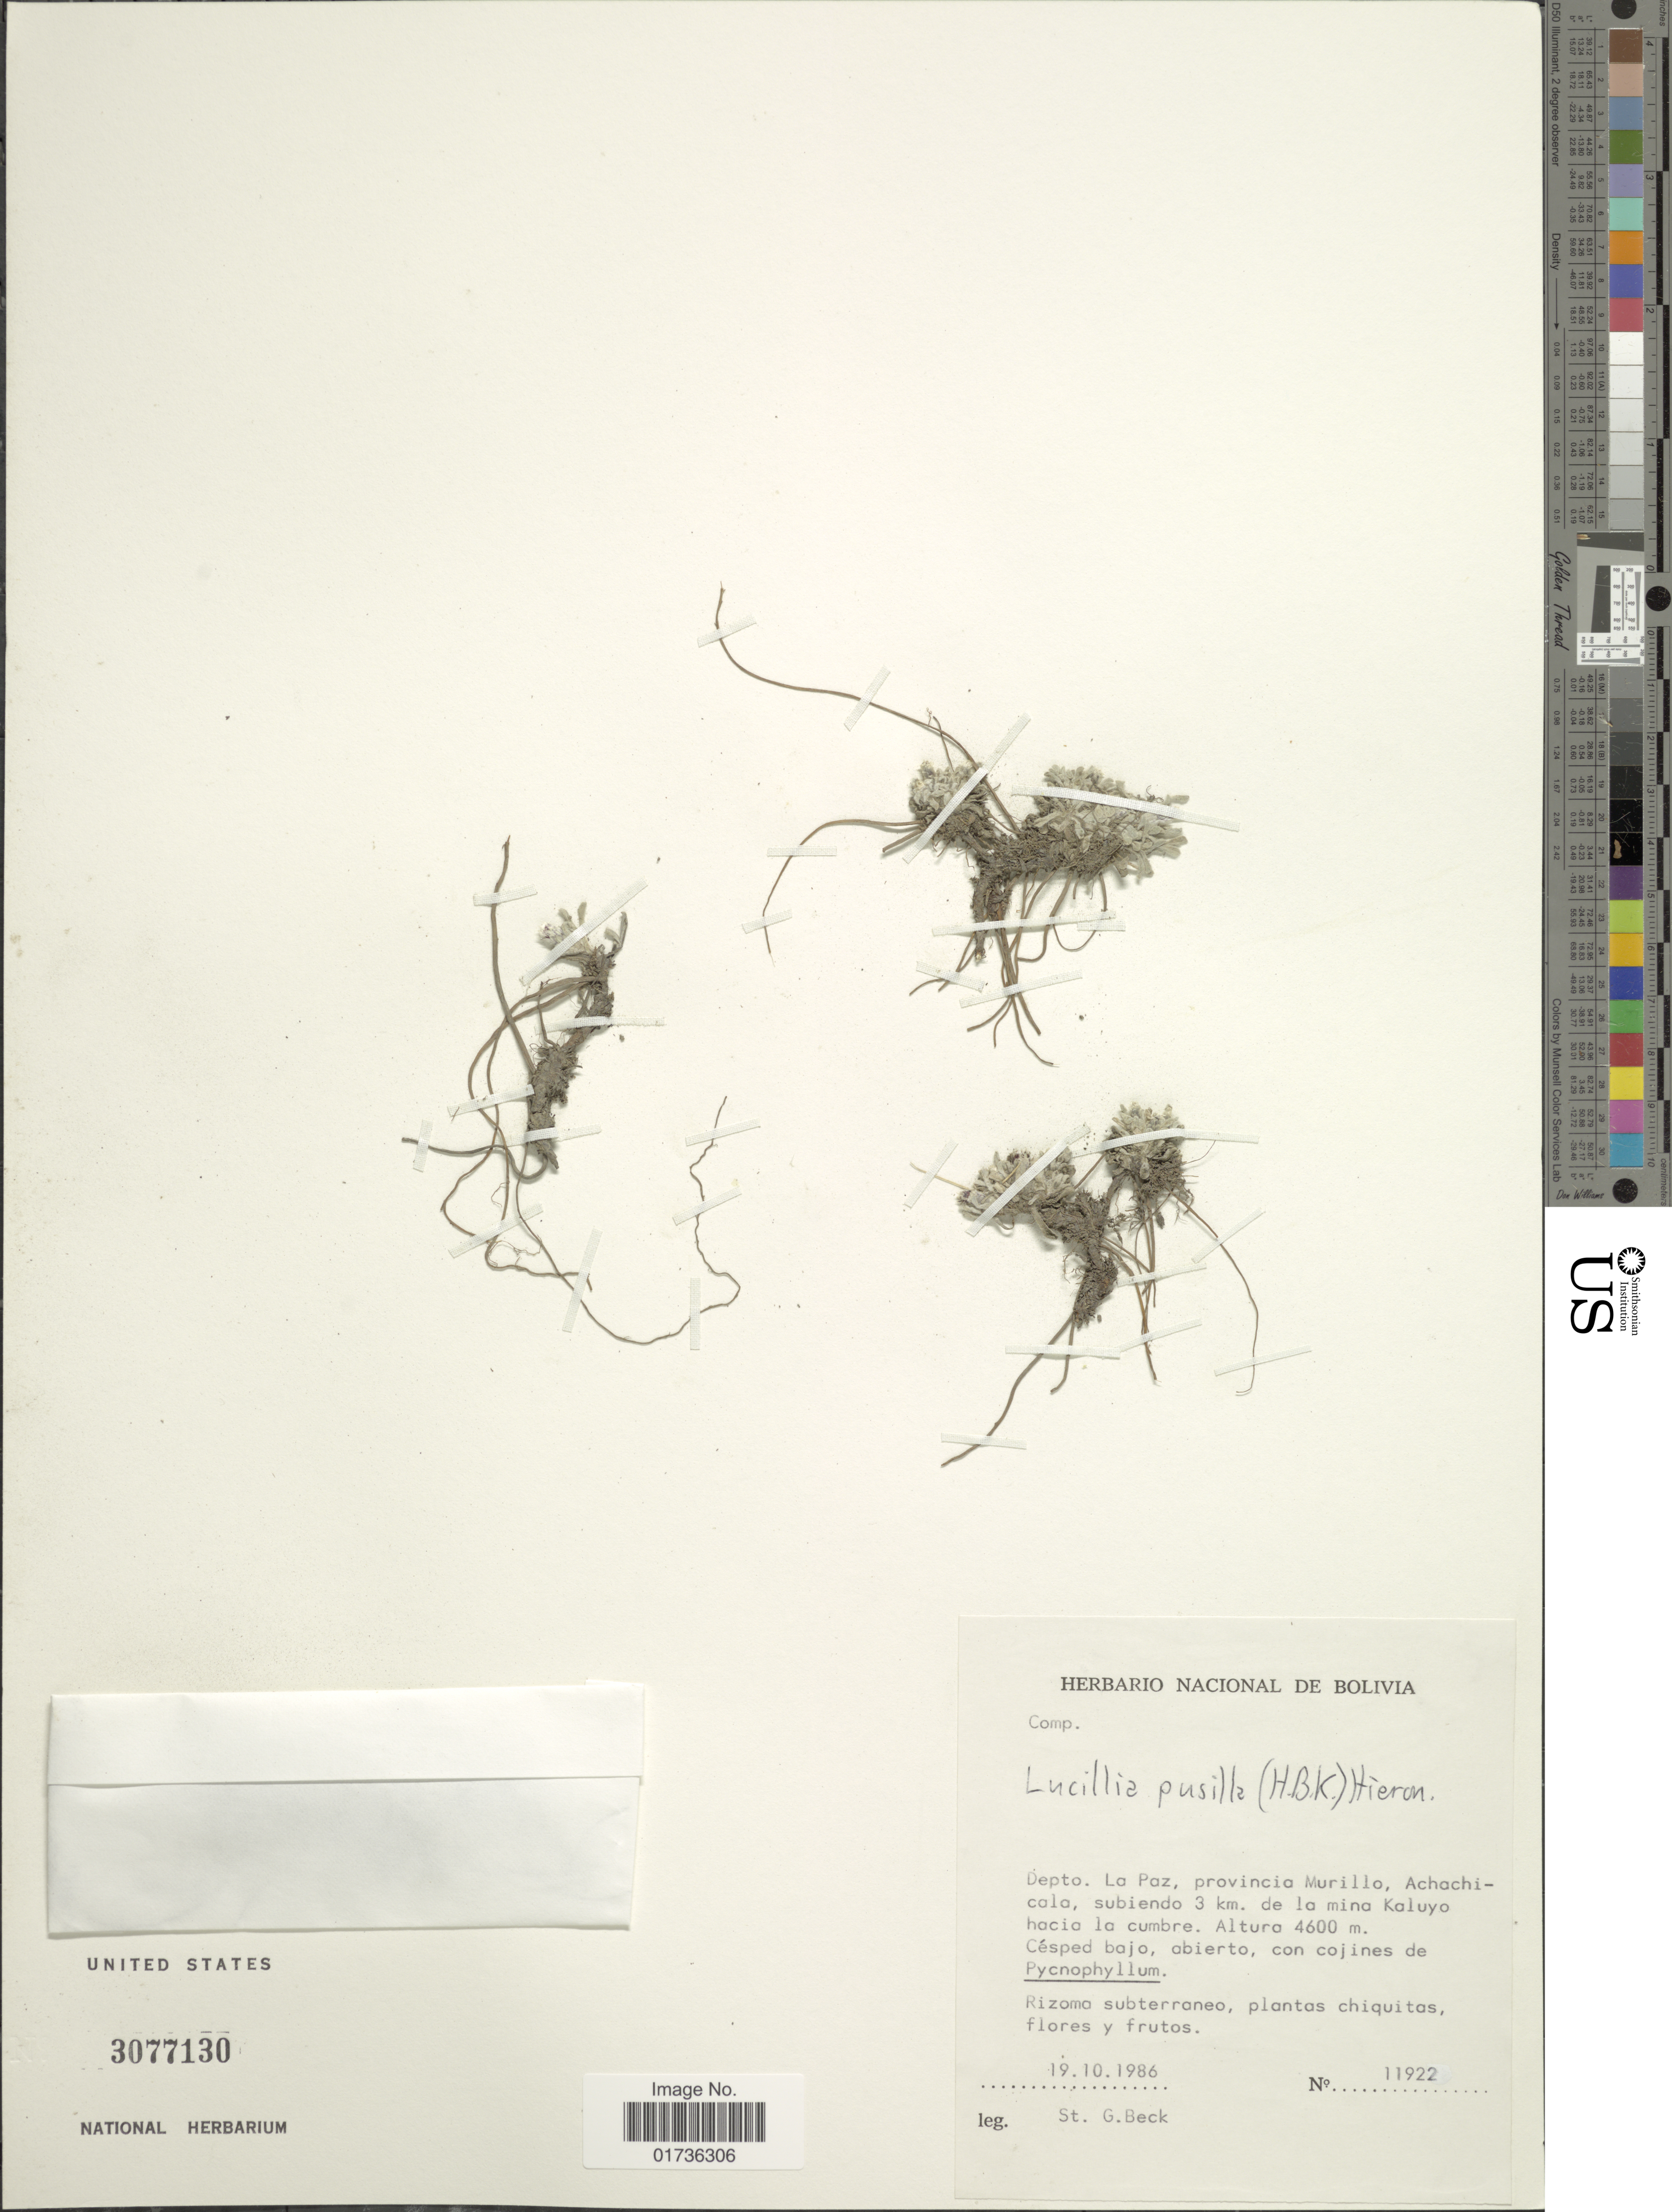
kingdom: Plantae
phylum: Tracheophyta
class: Magnoliopsida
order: Asterales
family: Asteraceae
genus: Lucilia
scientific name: Lucilia kunthiana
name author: (DC.) Zardini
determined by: Dillon, M. O.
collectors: S. G. Beck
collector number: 11922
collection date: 1986-10-19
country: Bolivia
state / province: La Paz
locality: Depto La Paz, provincia Murillo, Achachicala, subiendo 3 km de la mina Kaluyo hacia la cubre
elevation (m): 4600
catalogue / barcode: US 3077130